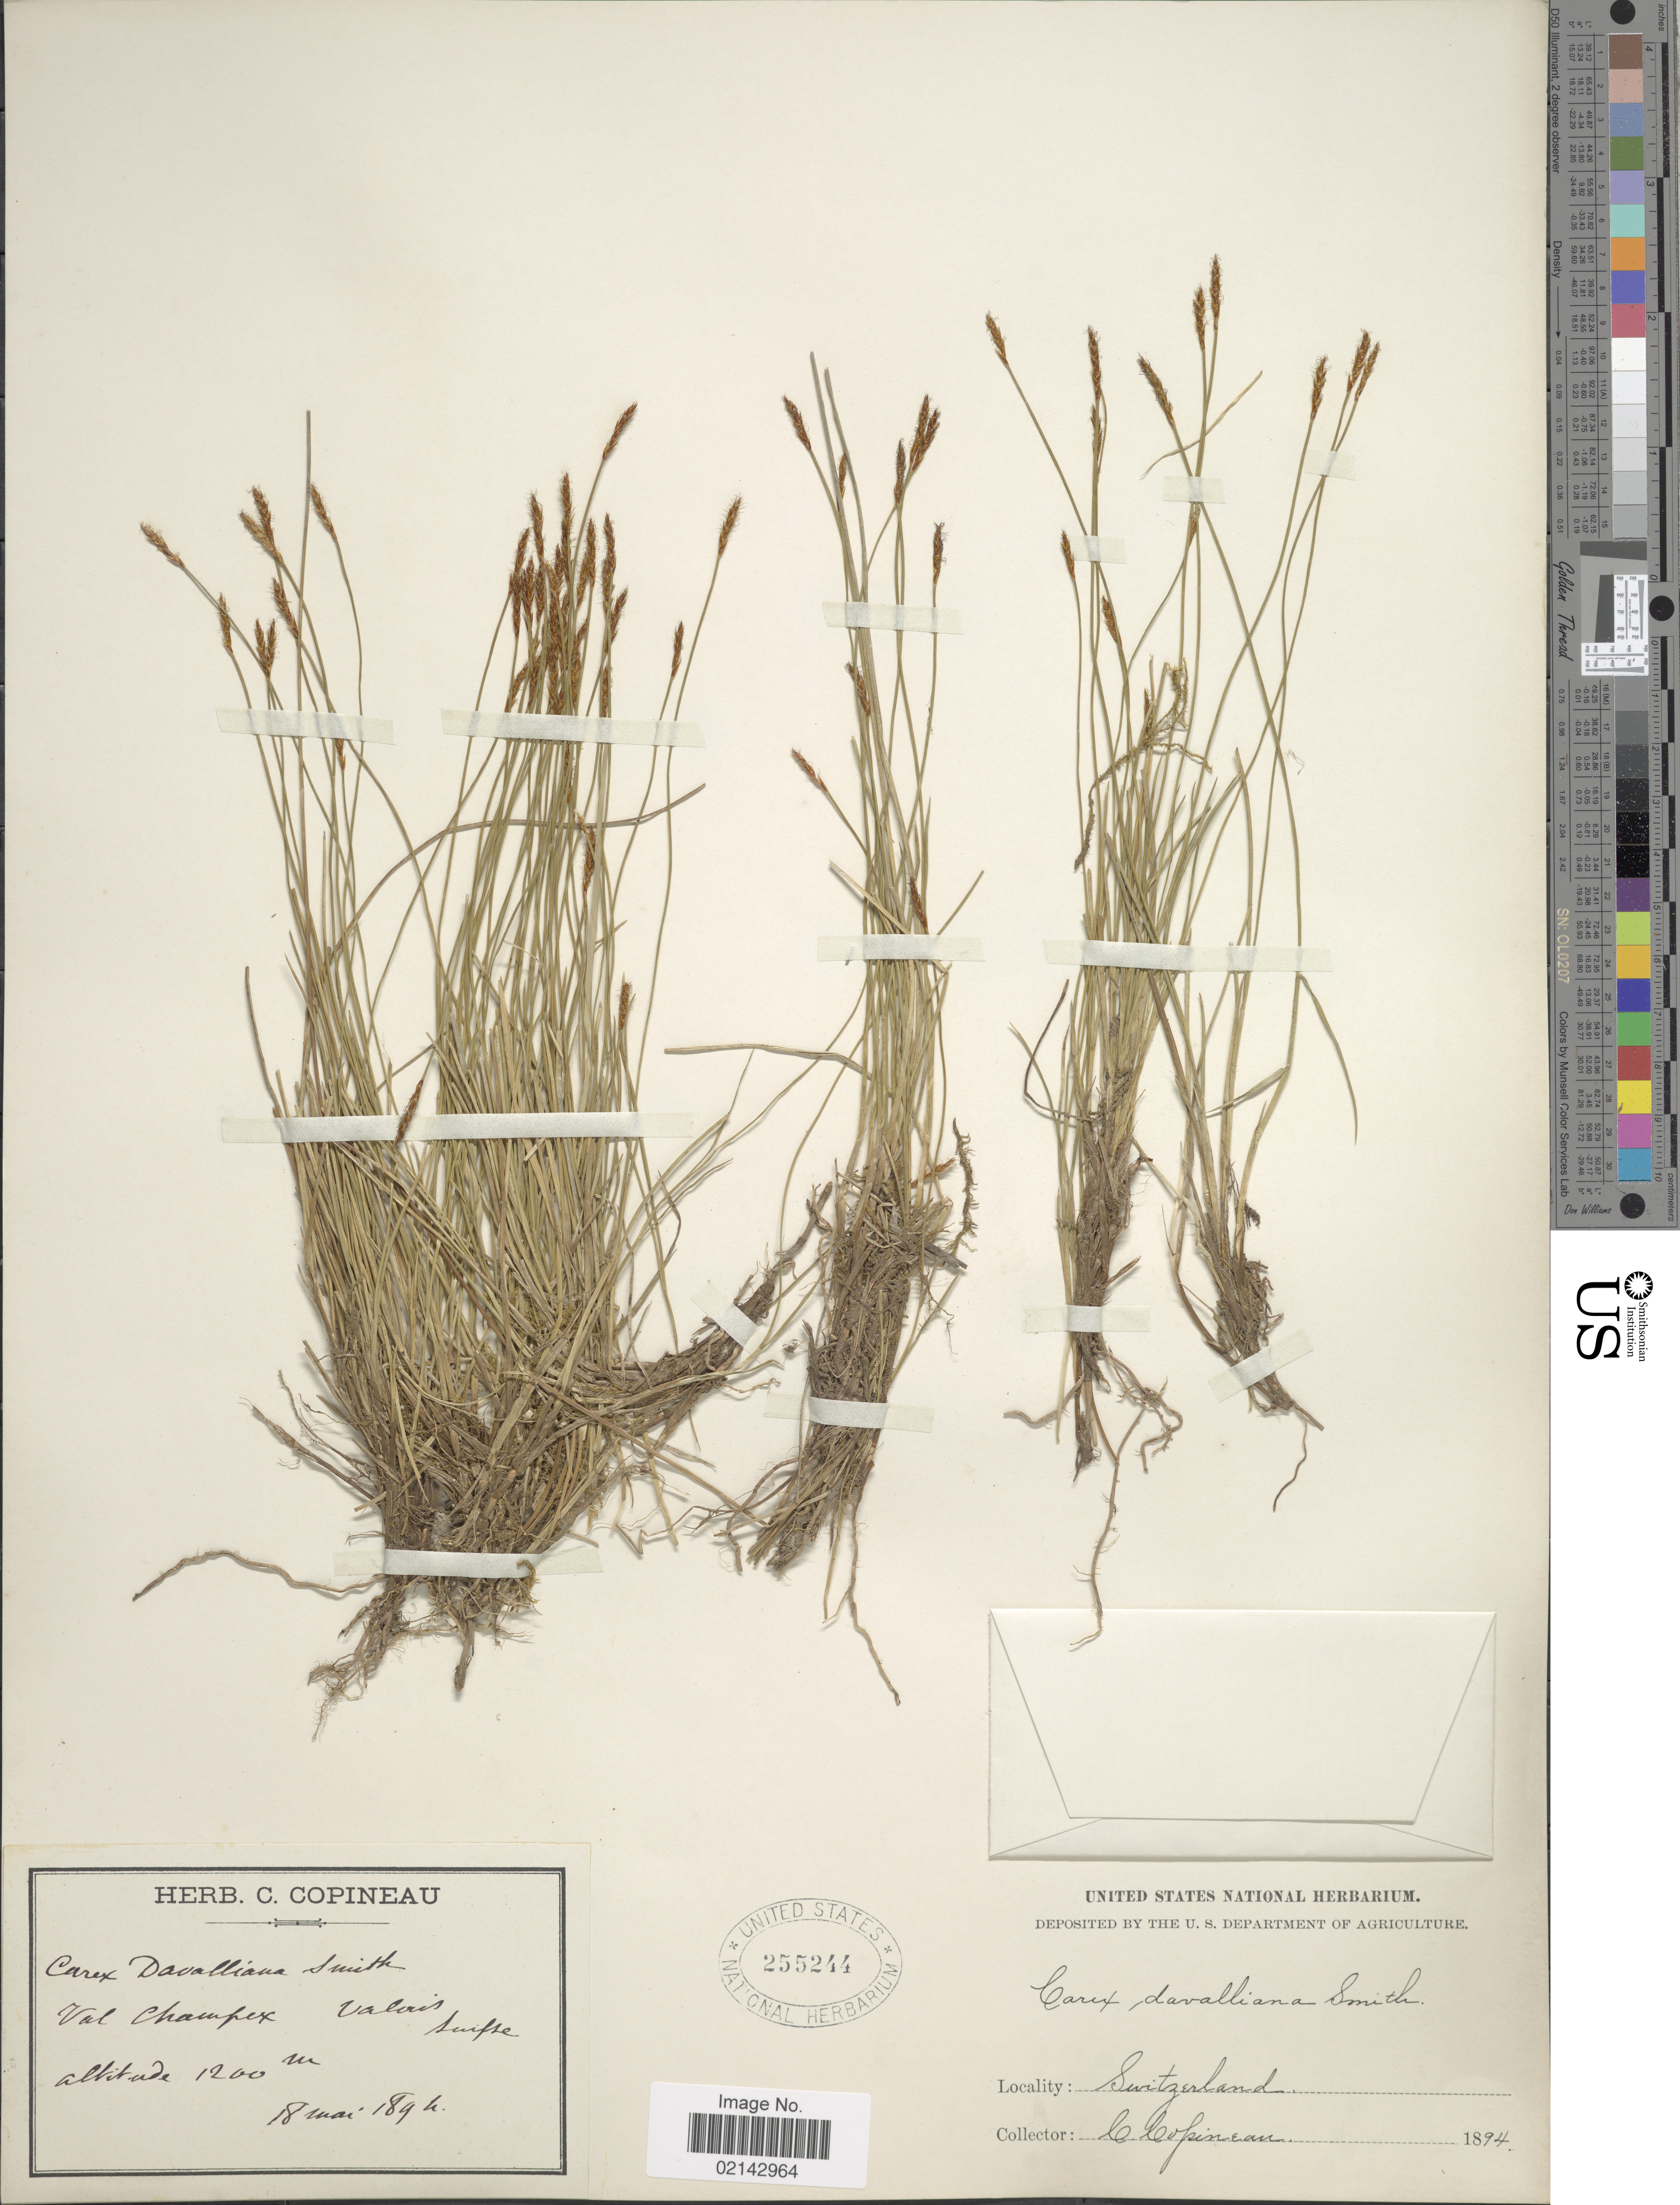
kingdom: Plantae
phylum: Tracheophyta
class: Liliopsida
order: Poales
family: Cyperaceae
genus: Carex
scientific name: Carex davalliana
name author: Sm.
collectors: C. Copineau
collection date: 1894-05-18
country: Switzerland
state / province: Valais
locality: Val champsex Valais, Suisse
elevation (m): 1200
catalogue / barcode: US 255244